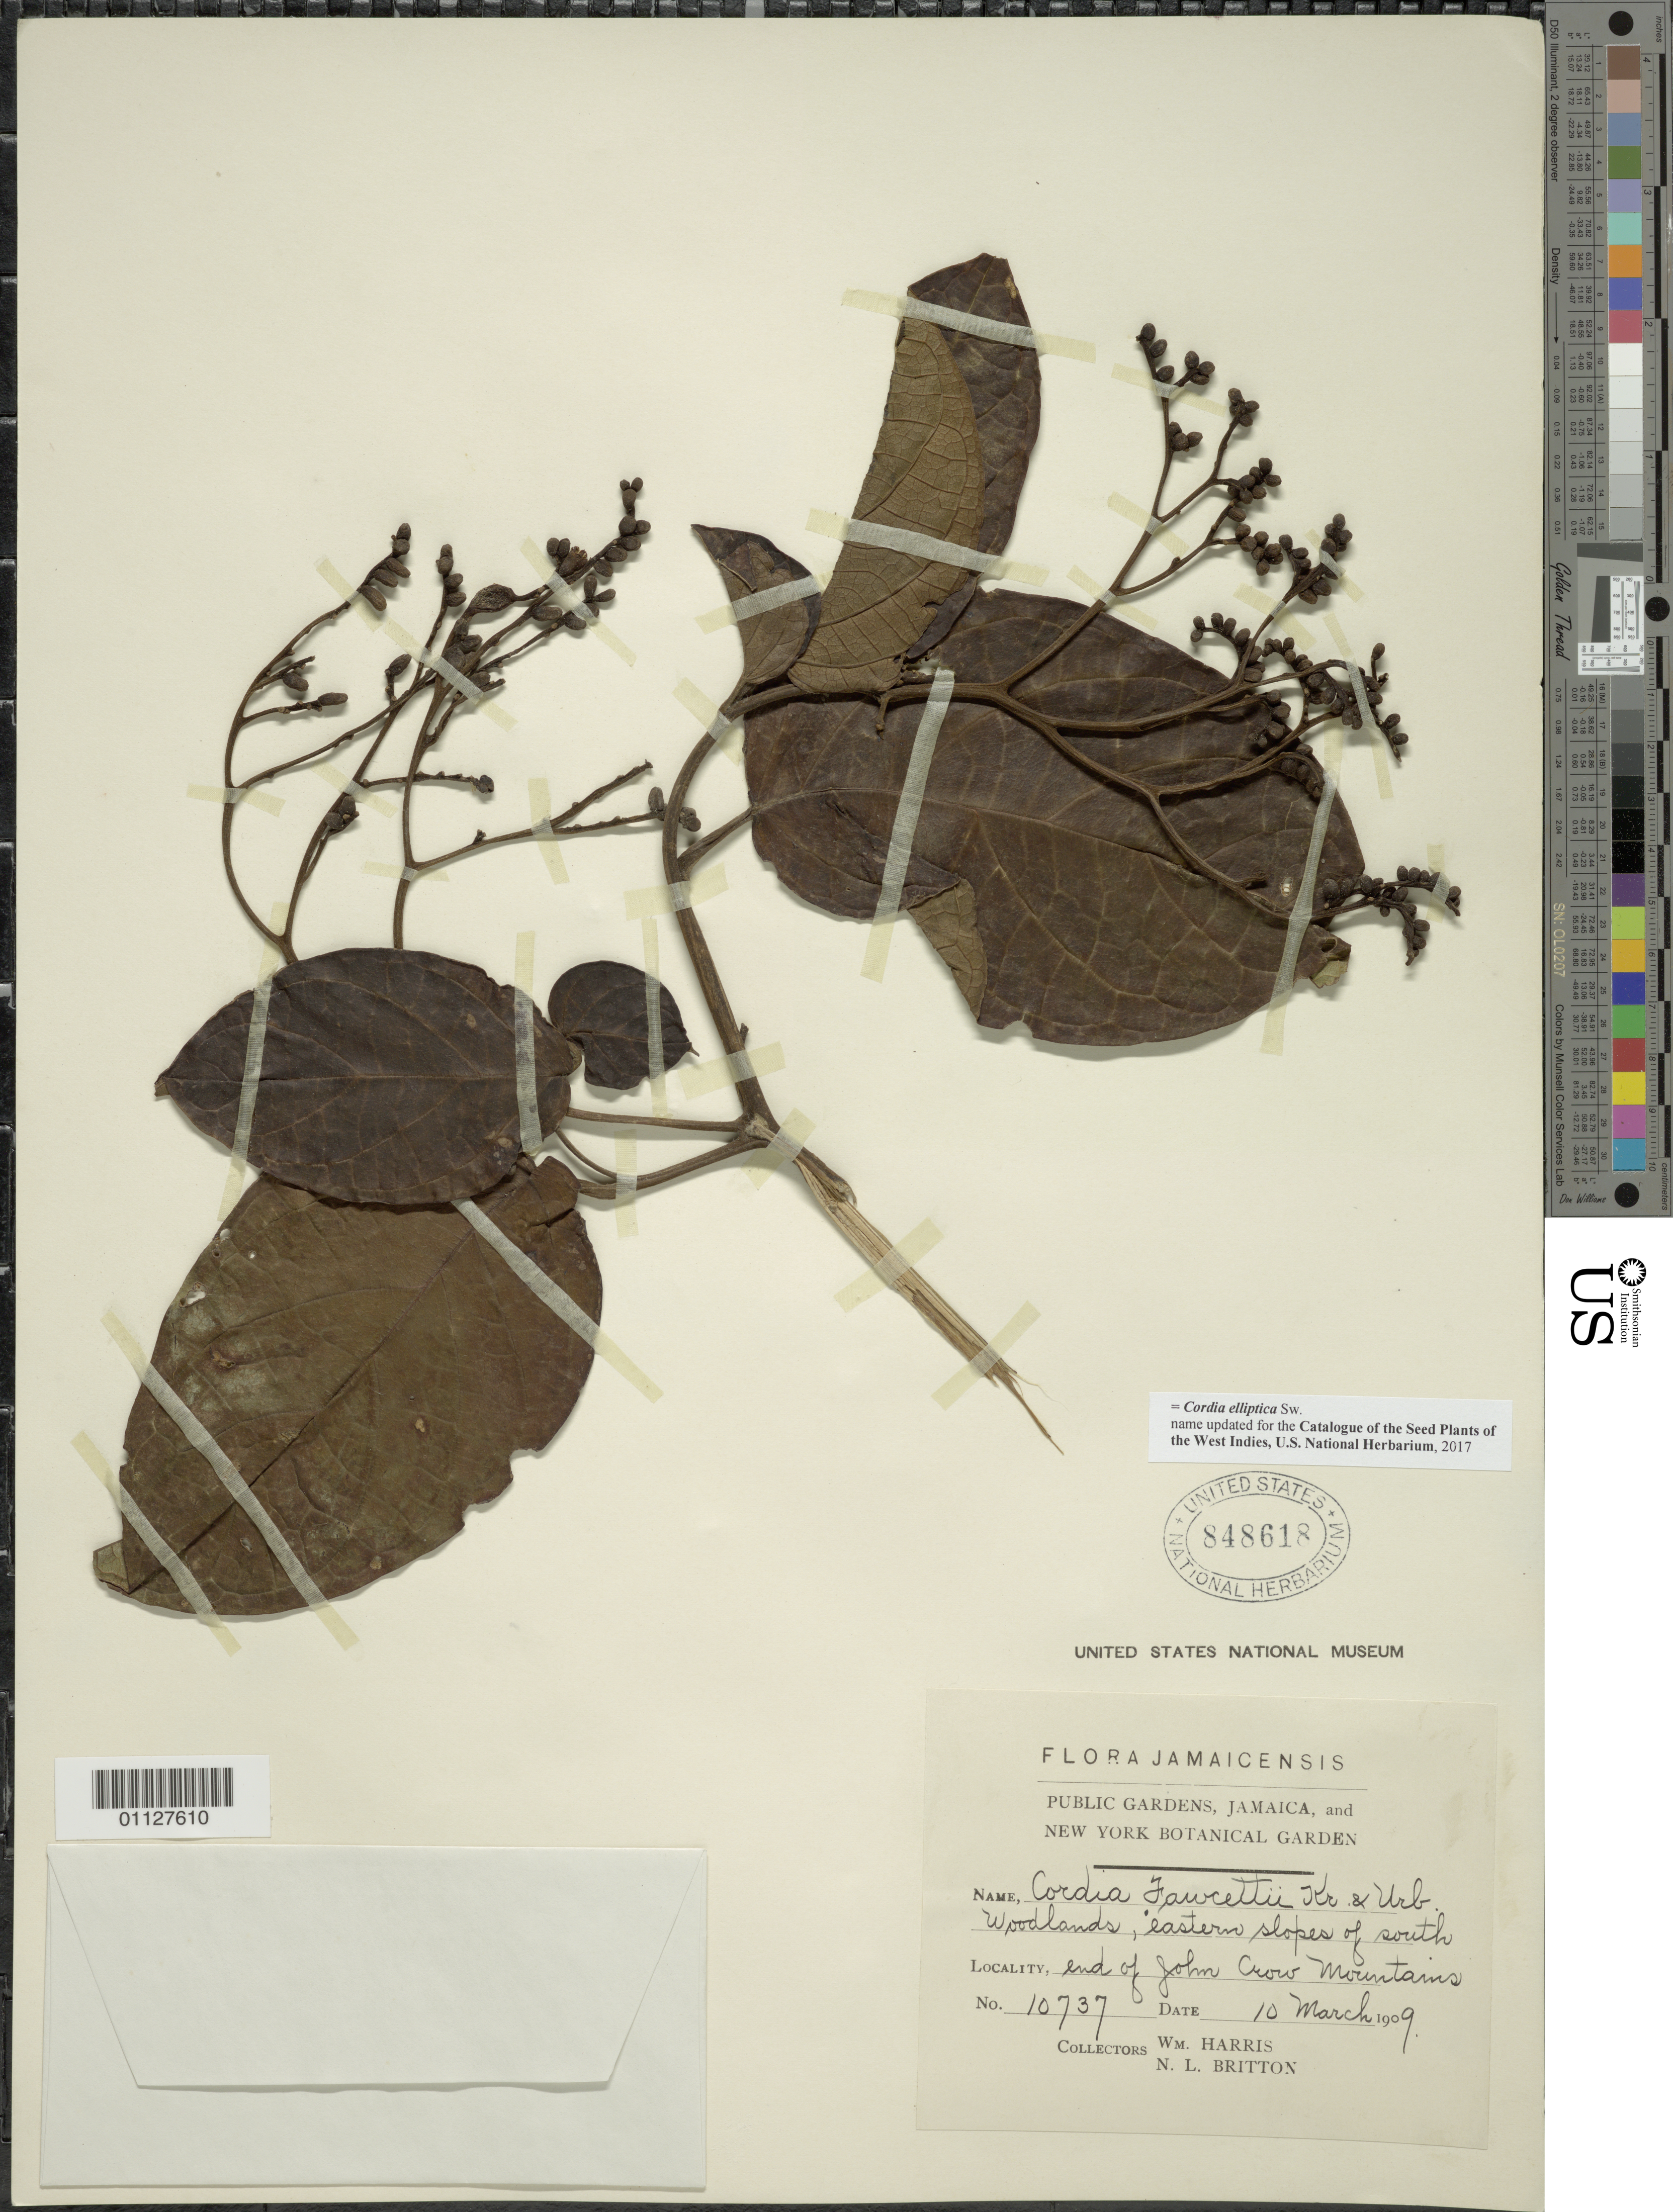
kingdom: Plantae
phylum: Tracheophyta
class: Magnoliopsida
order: Boraginales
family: Cordiaceae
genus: Cordia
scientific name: Cordia elliptica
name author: Sw.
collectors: W. Harris & N. Britton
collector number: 10737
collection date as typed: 10 Mar 1909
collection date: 1909-03-10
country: Jamaica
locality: Woodlands, eastern slopes of S end of John Crow Mountains.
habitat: Woodlands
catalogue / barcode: US 848618